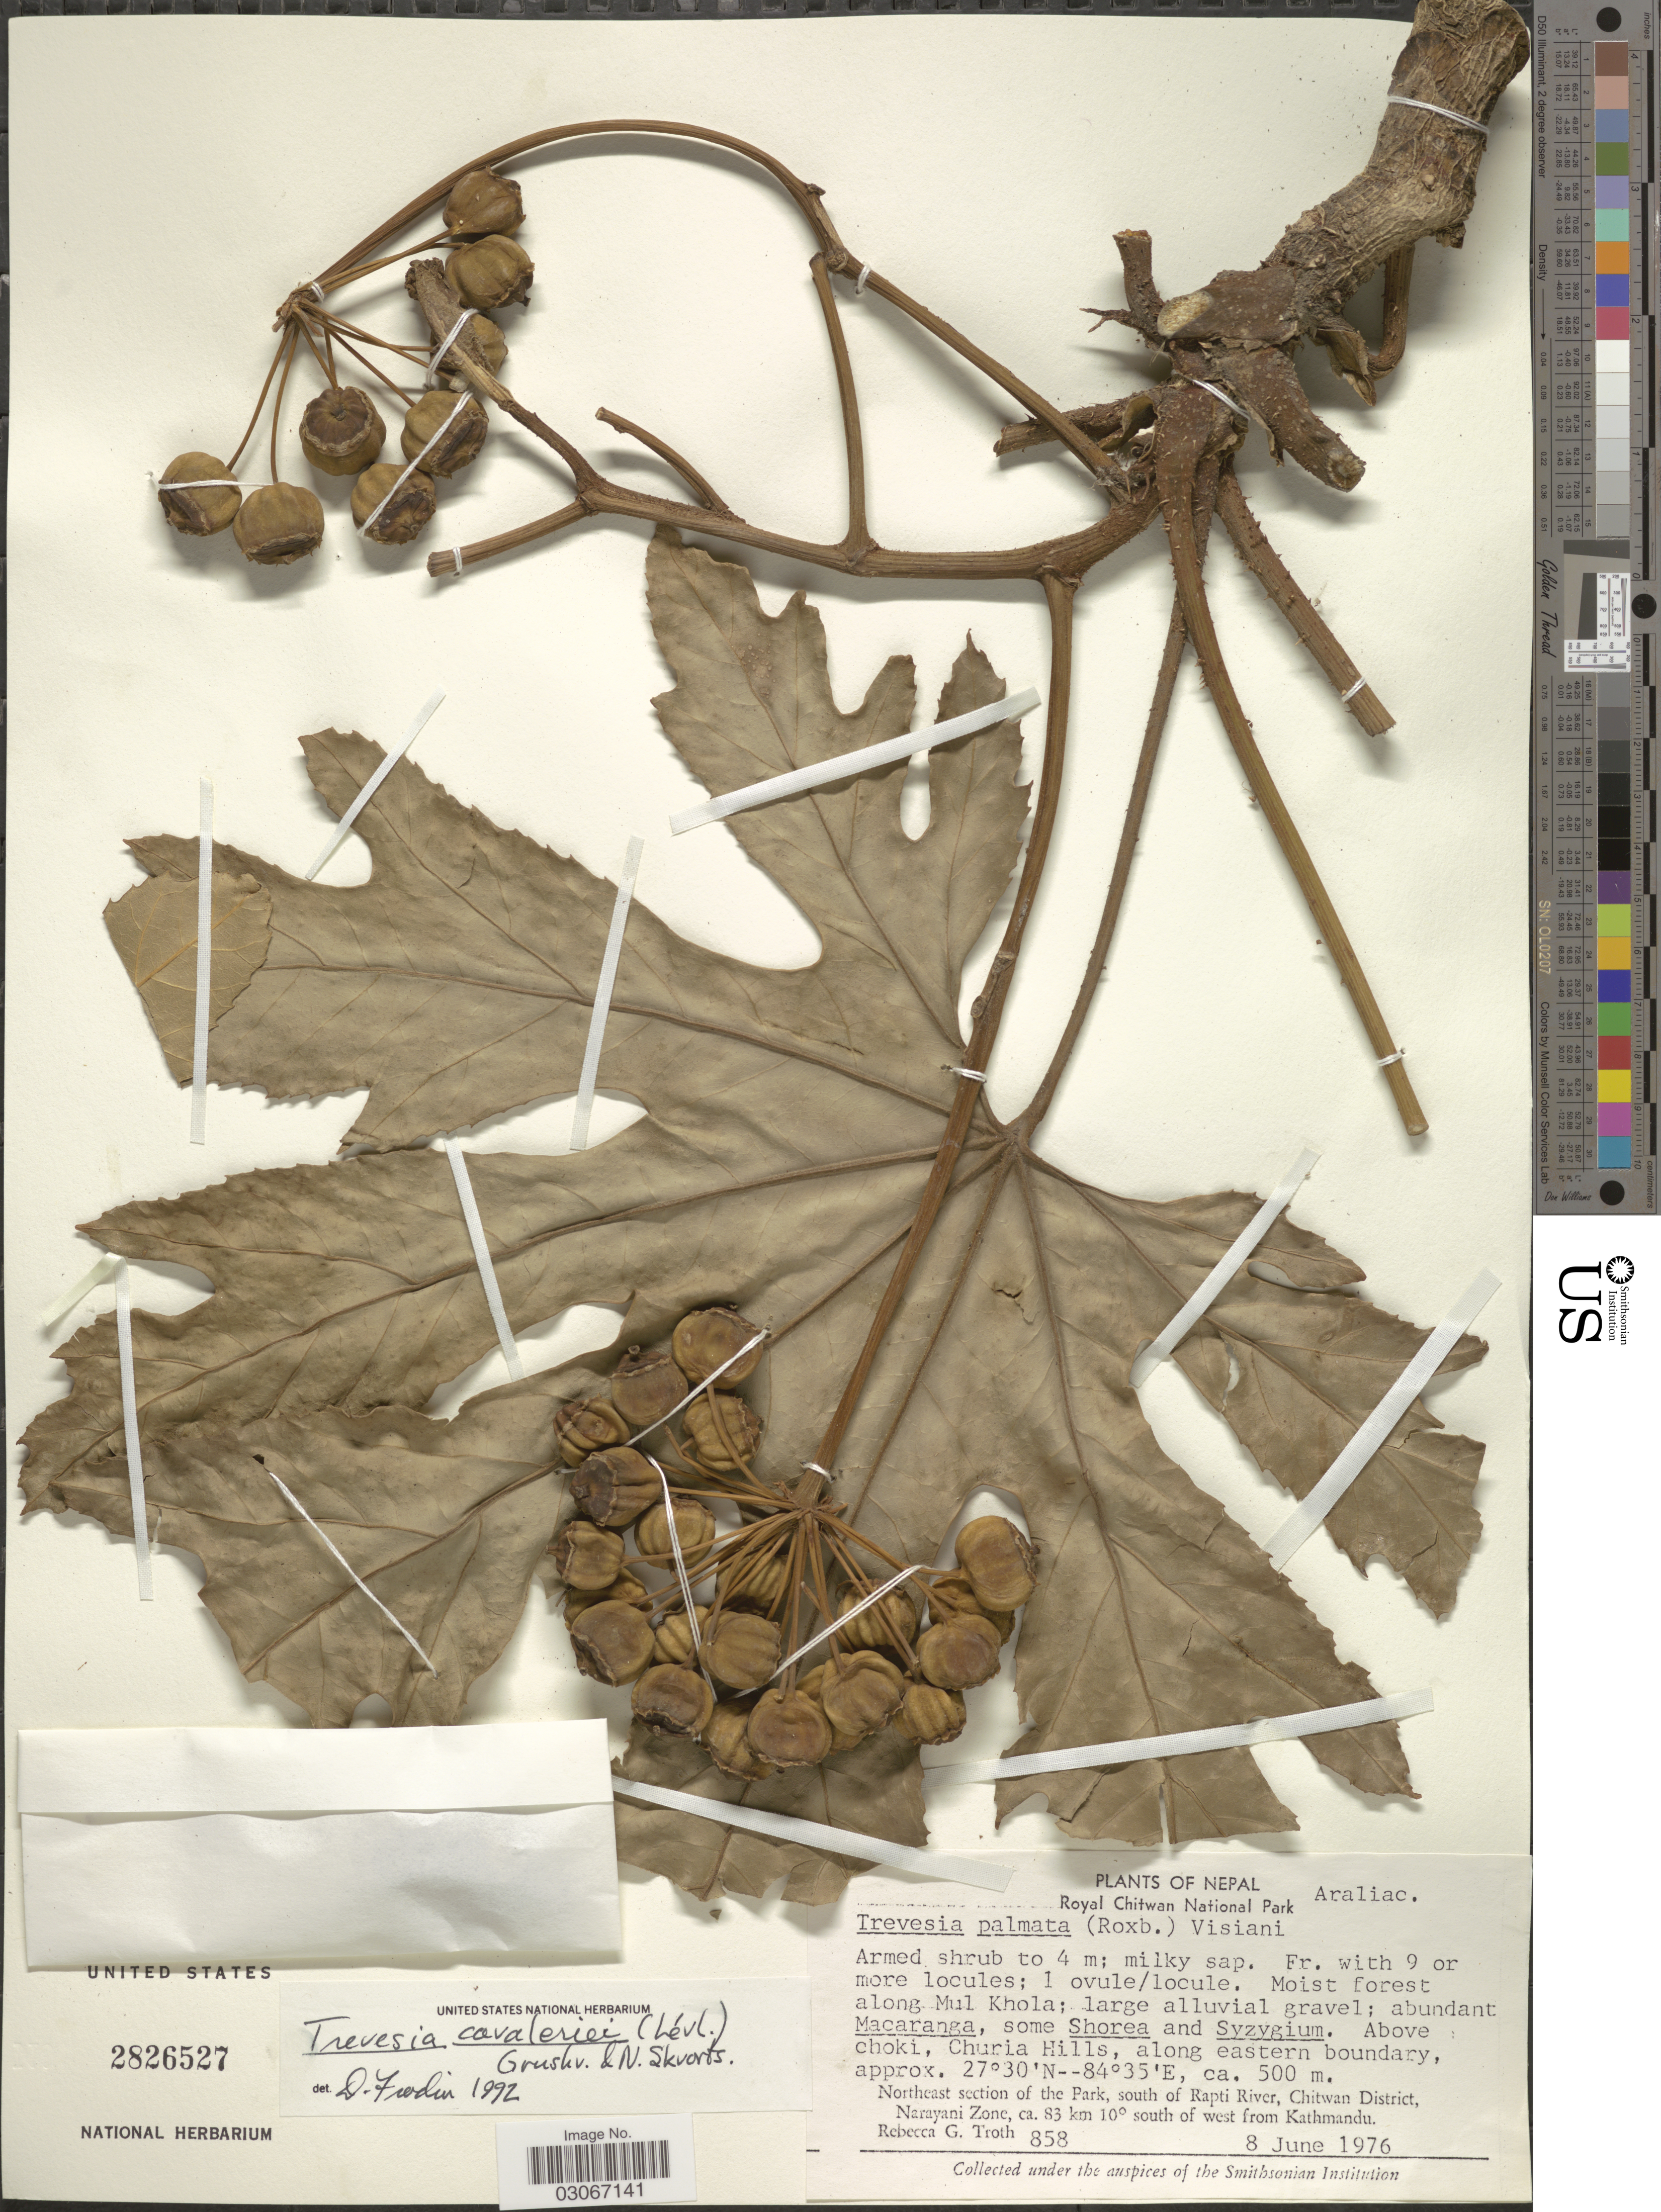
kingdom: Plantae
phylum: Tracheophyta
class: Magnoliopsida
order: Apiales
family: Araliaceae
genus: Trevesia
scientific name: Trevesia palmata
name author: (Roxb. ex Lindl.)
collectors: R. Troth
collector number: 858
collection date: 1976-06-08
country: Nepal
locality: Royal Chitwan National Park. Above choki, Churia Hills, along eastern boundary. Northeast section of the Park, south of Rapti River, Chitwan District, Narayani Zone, ca. 83 km 10° south of west from Kathmandu.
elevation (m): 500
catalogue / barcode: US 2826527